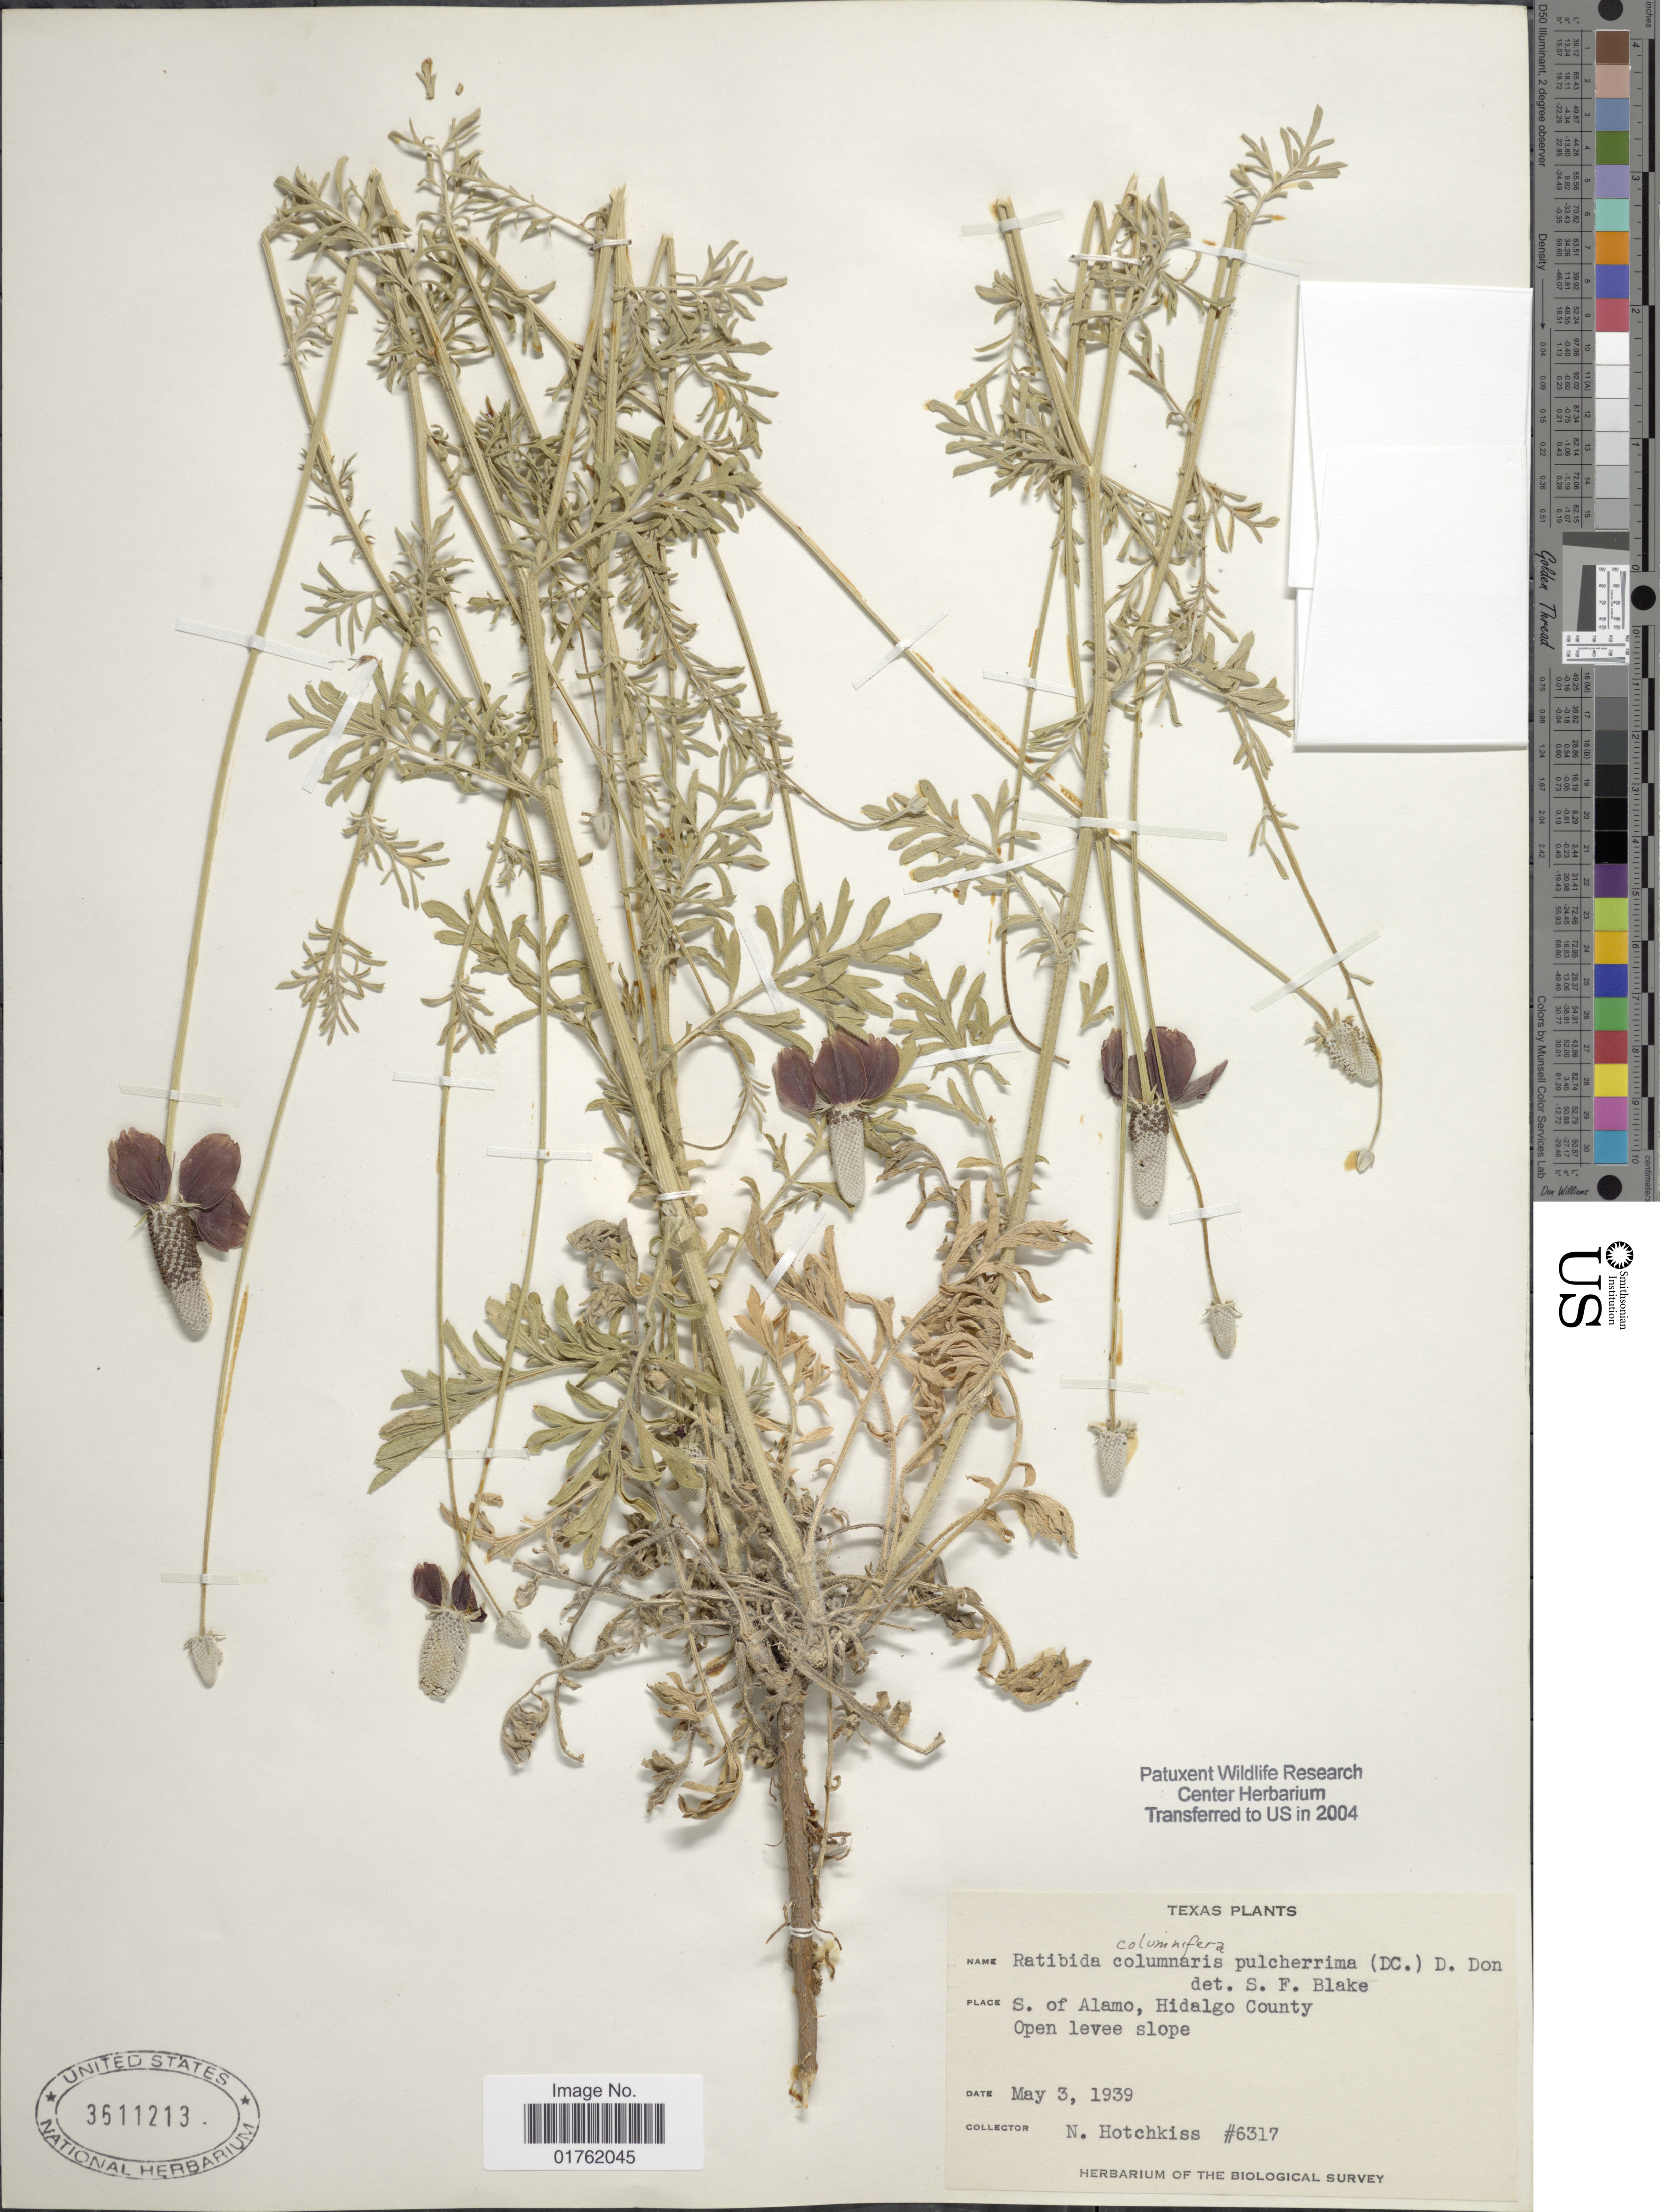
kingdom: Plantae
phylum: Tracheophyta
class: Magnoliopsida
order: Asterales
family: Asteraceae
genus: Ratibida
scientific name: Ratibida columnaris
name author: (Pursh) D. Don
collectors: N. Hotchkiss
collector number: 6317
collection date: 1939-05-03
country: United States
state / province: Texas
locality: S. of Alamo, Hidalgo County, Open levee slope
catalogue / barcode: US 3611213